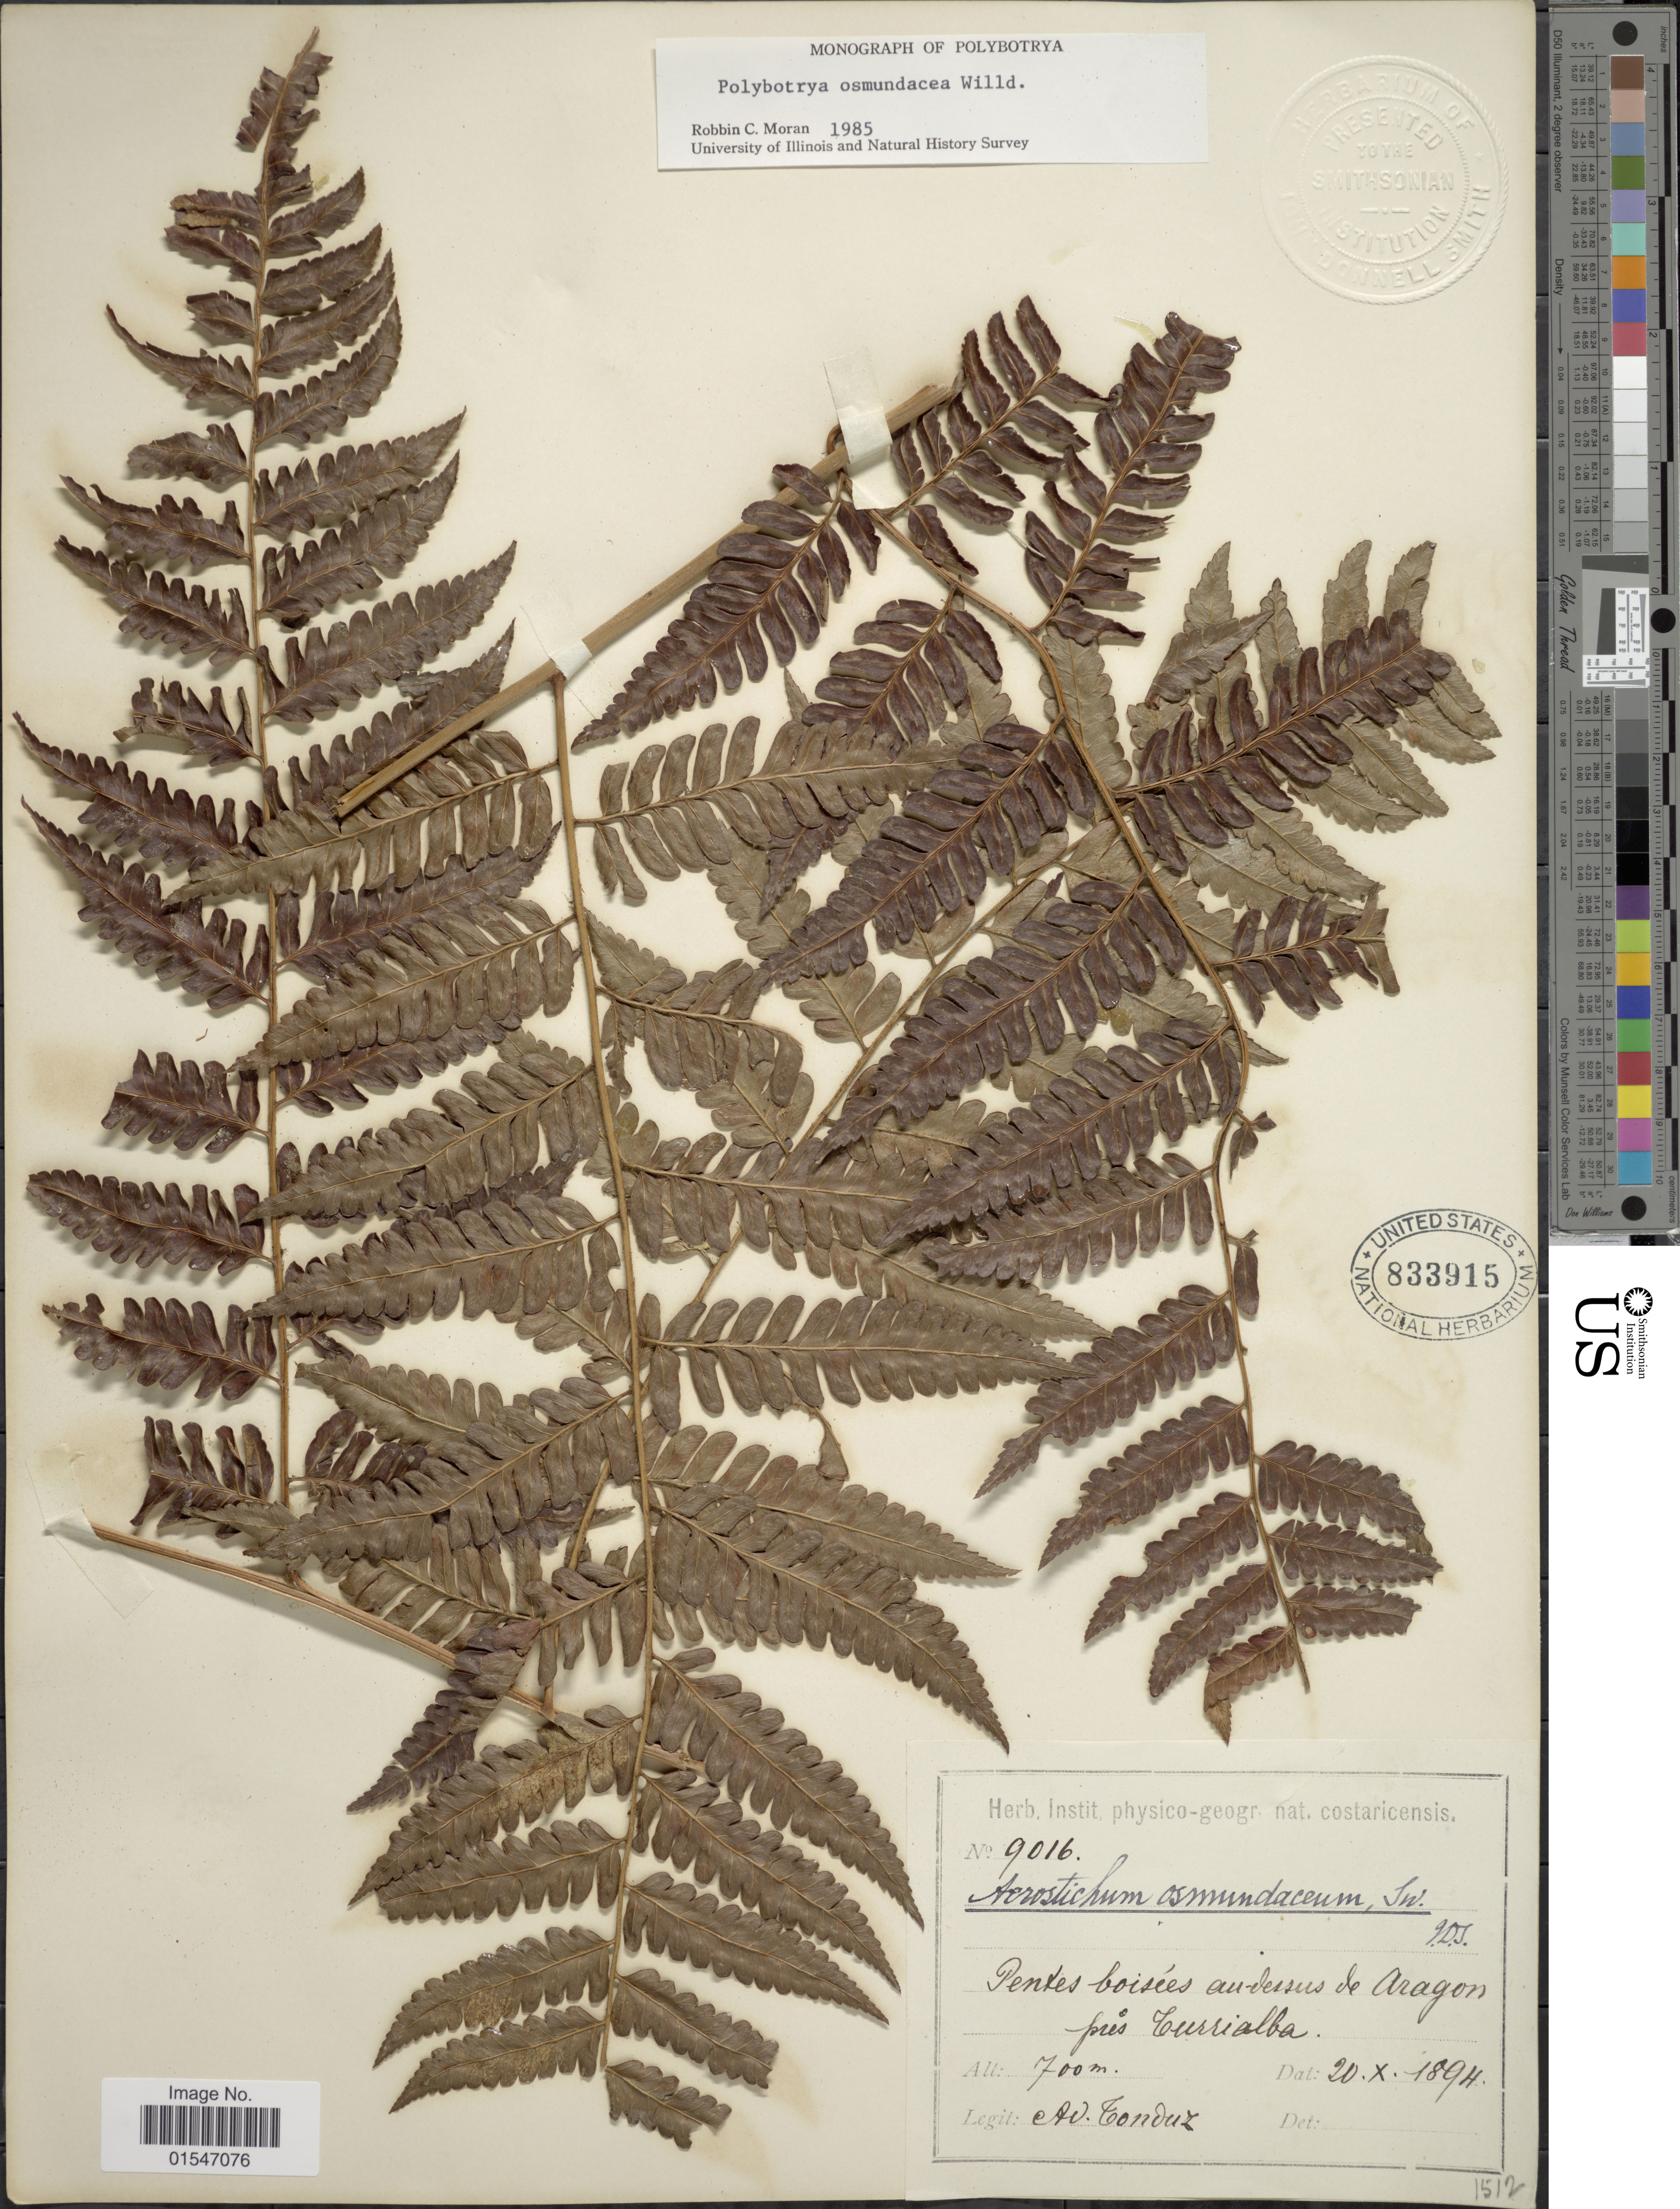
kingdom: Plantae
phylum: Tracheophyta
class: Polypodiopsida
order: Polypodiales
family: Dryopteridaceae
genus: Polybotrya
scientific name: Polybotrya osmundacea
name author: Humb. & Bonpl. ex Willd.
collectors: A. Tonduz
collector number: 9016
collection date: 1894-10-20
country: Costa Rica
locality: Pentes boisees au dessus Aragon, pres Turrialba.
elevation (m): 700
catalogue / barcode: US 833915